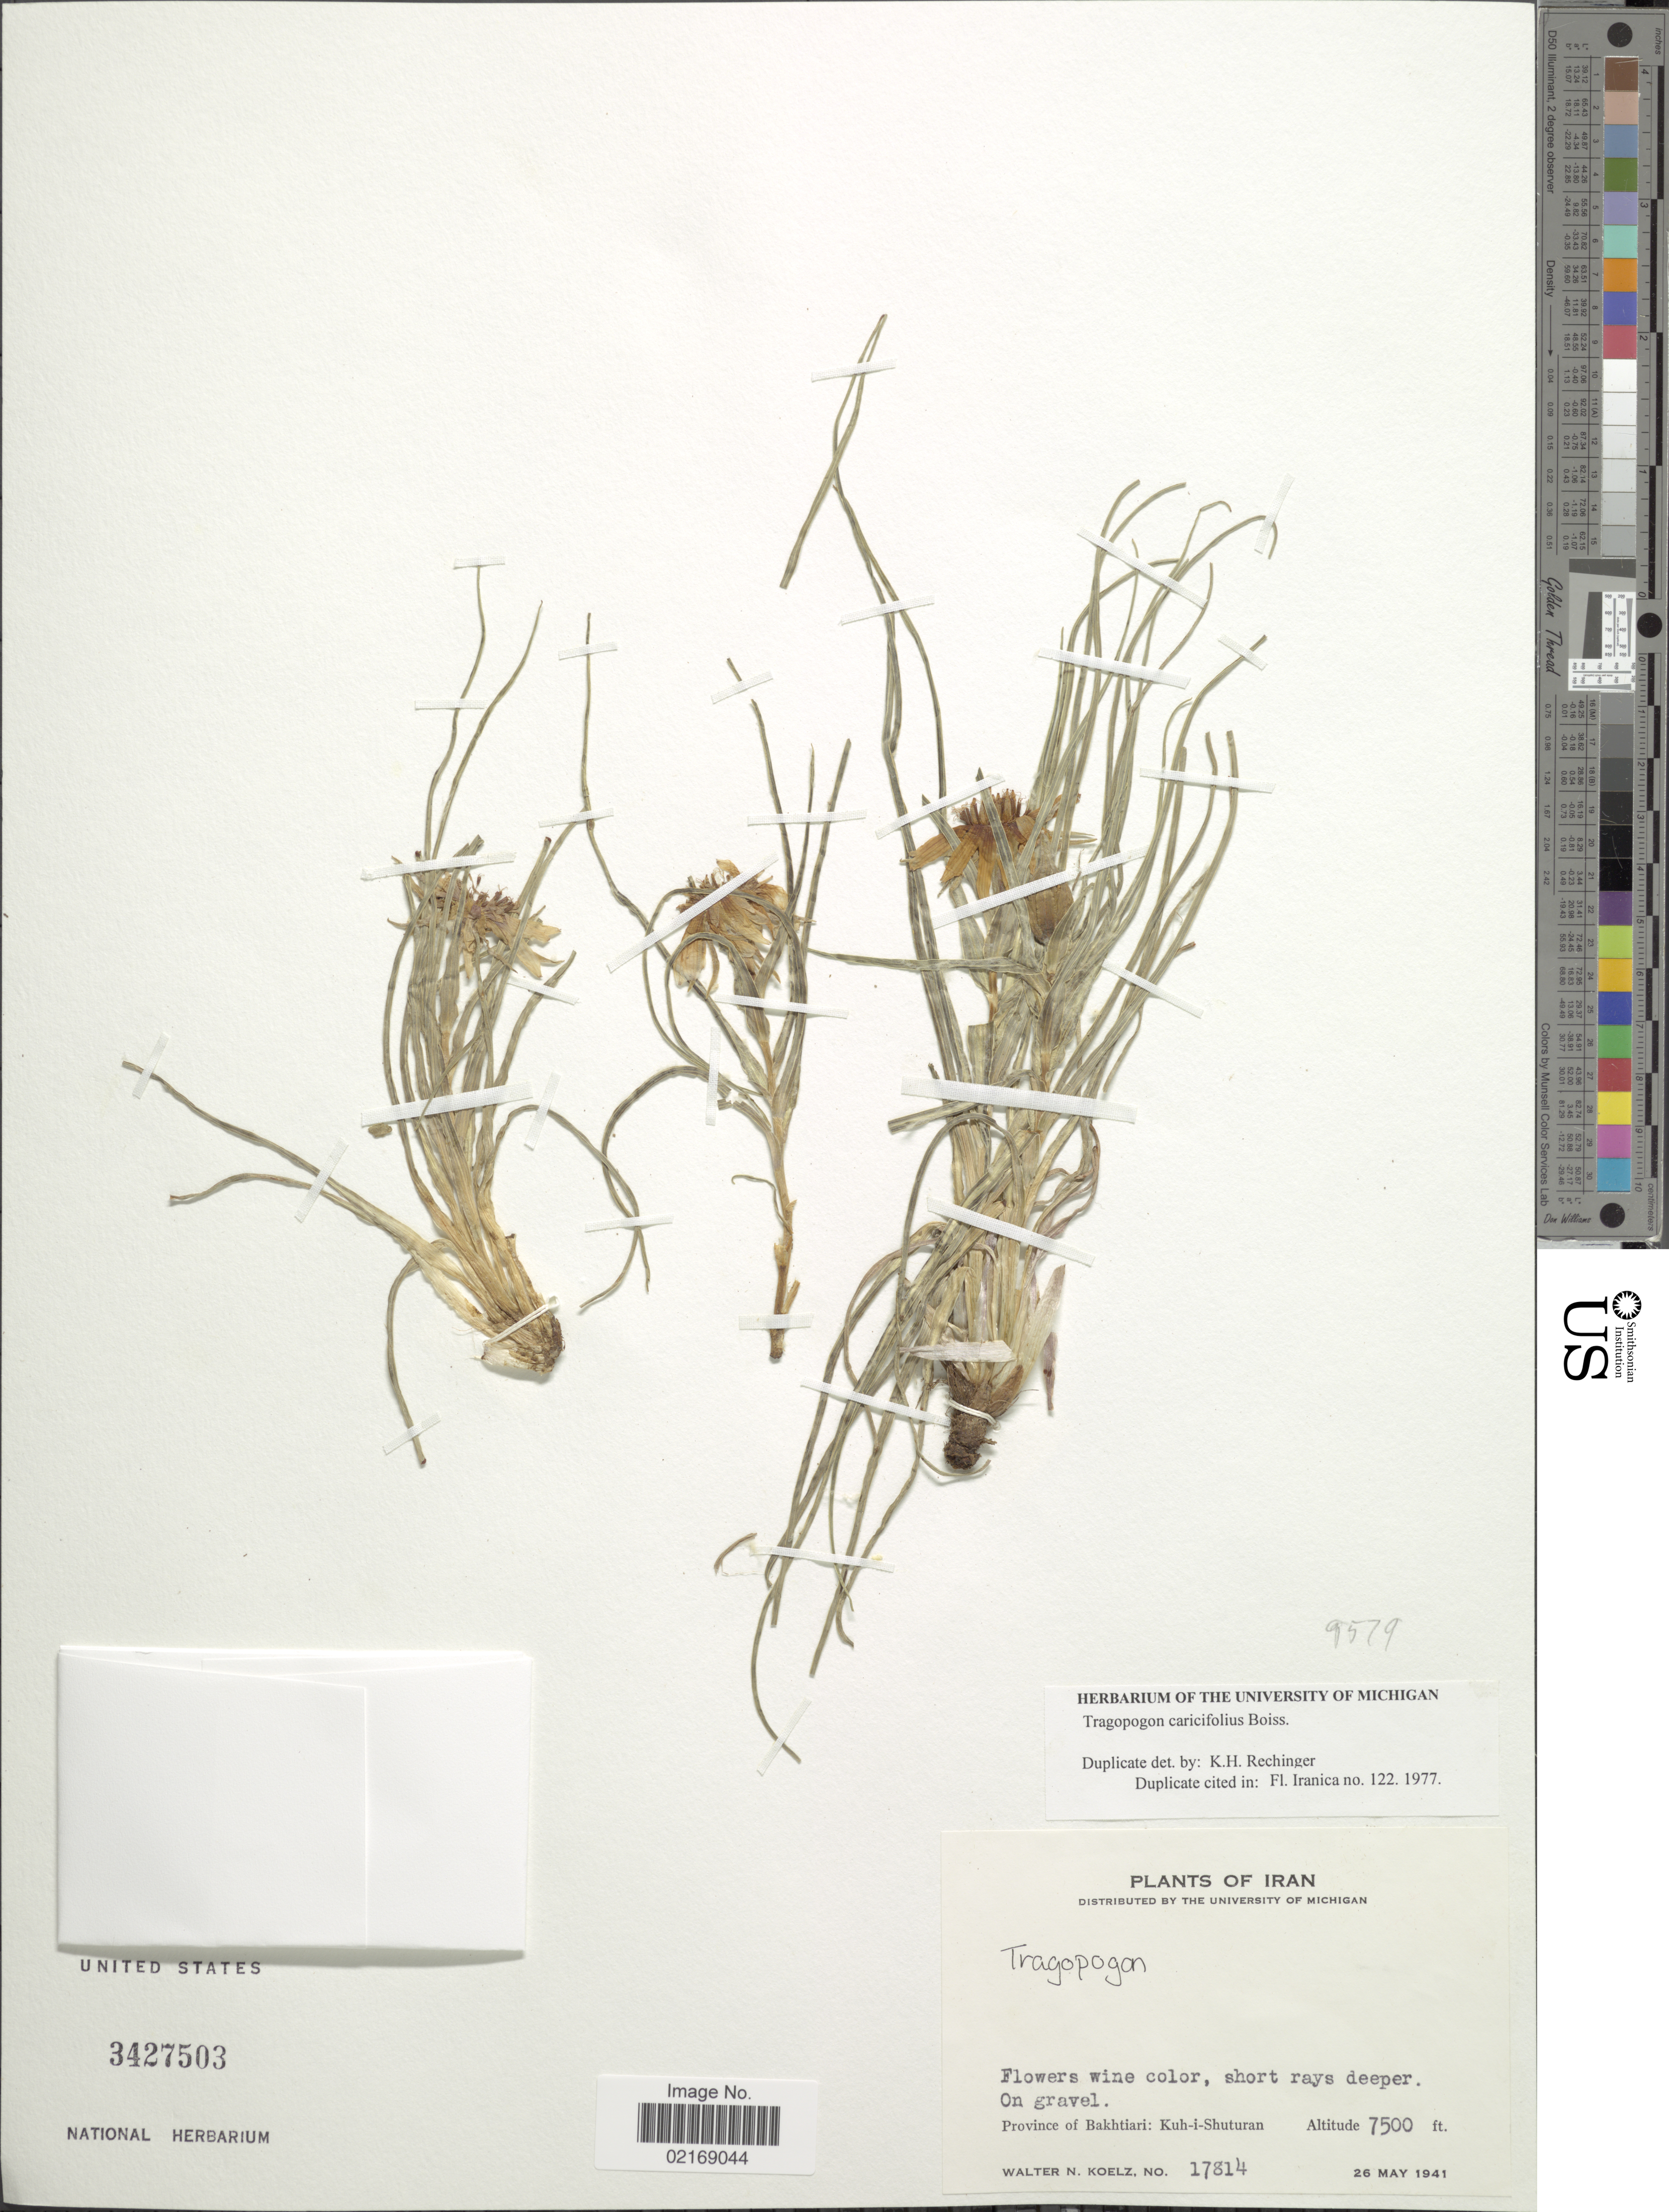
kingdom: Plantae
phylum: Tracheophyta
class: Magnoliopsida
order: Asterales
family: Asteraceae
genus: Tragopogon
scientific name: Tragopogon caricifolius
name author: Boiss.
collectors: W. N. Koelz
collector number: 17814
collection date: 1941-05-26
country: Iran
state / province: Chahar Mahaal and Bakhtiari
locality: Province of Bakhtiari: Kuh-i-Shuturan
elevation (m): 2286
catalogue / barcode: US 3427503